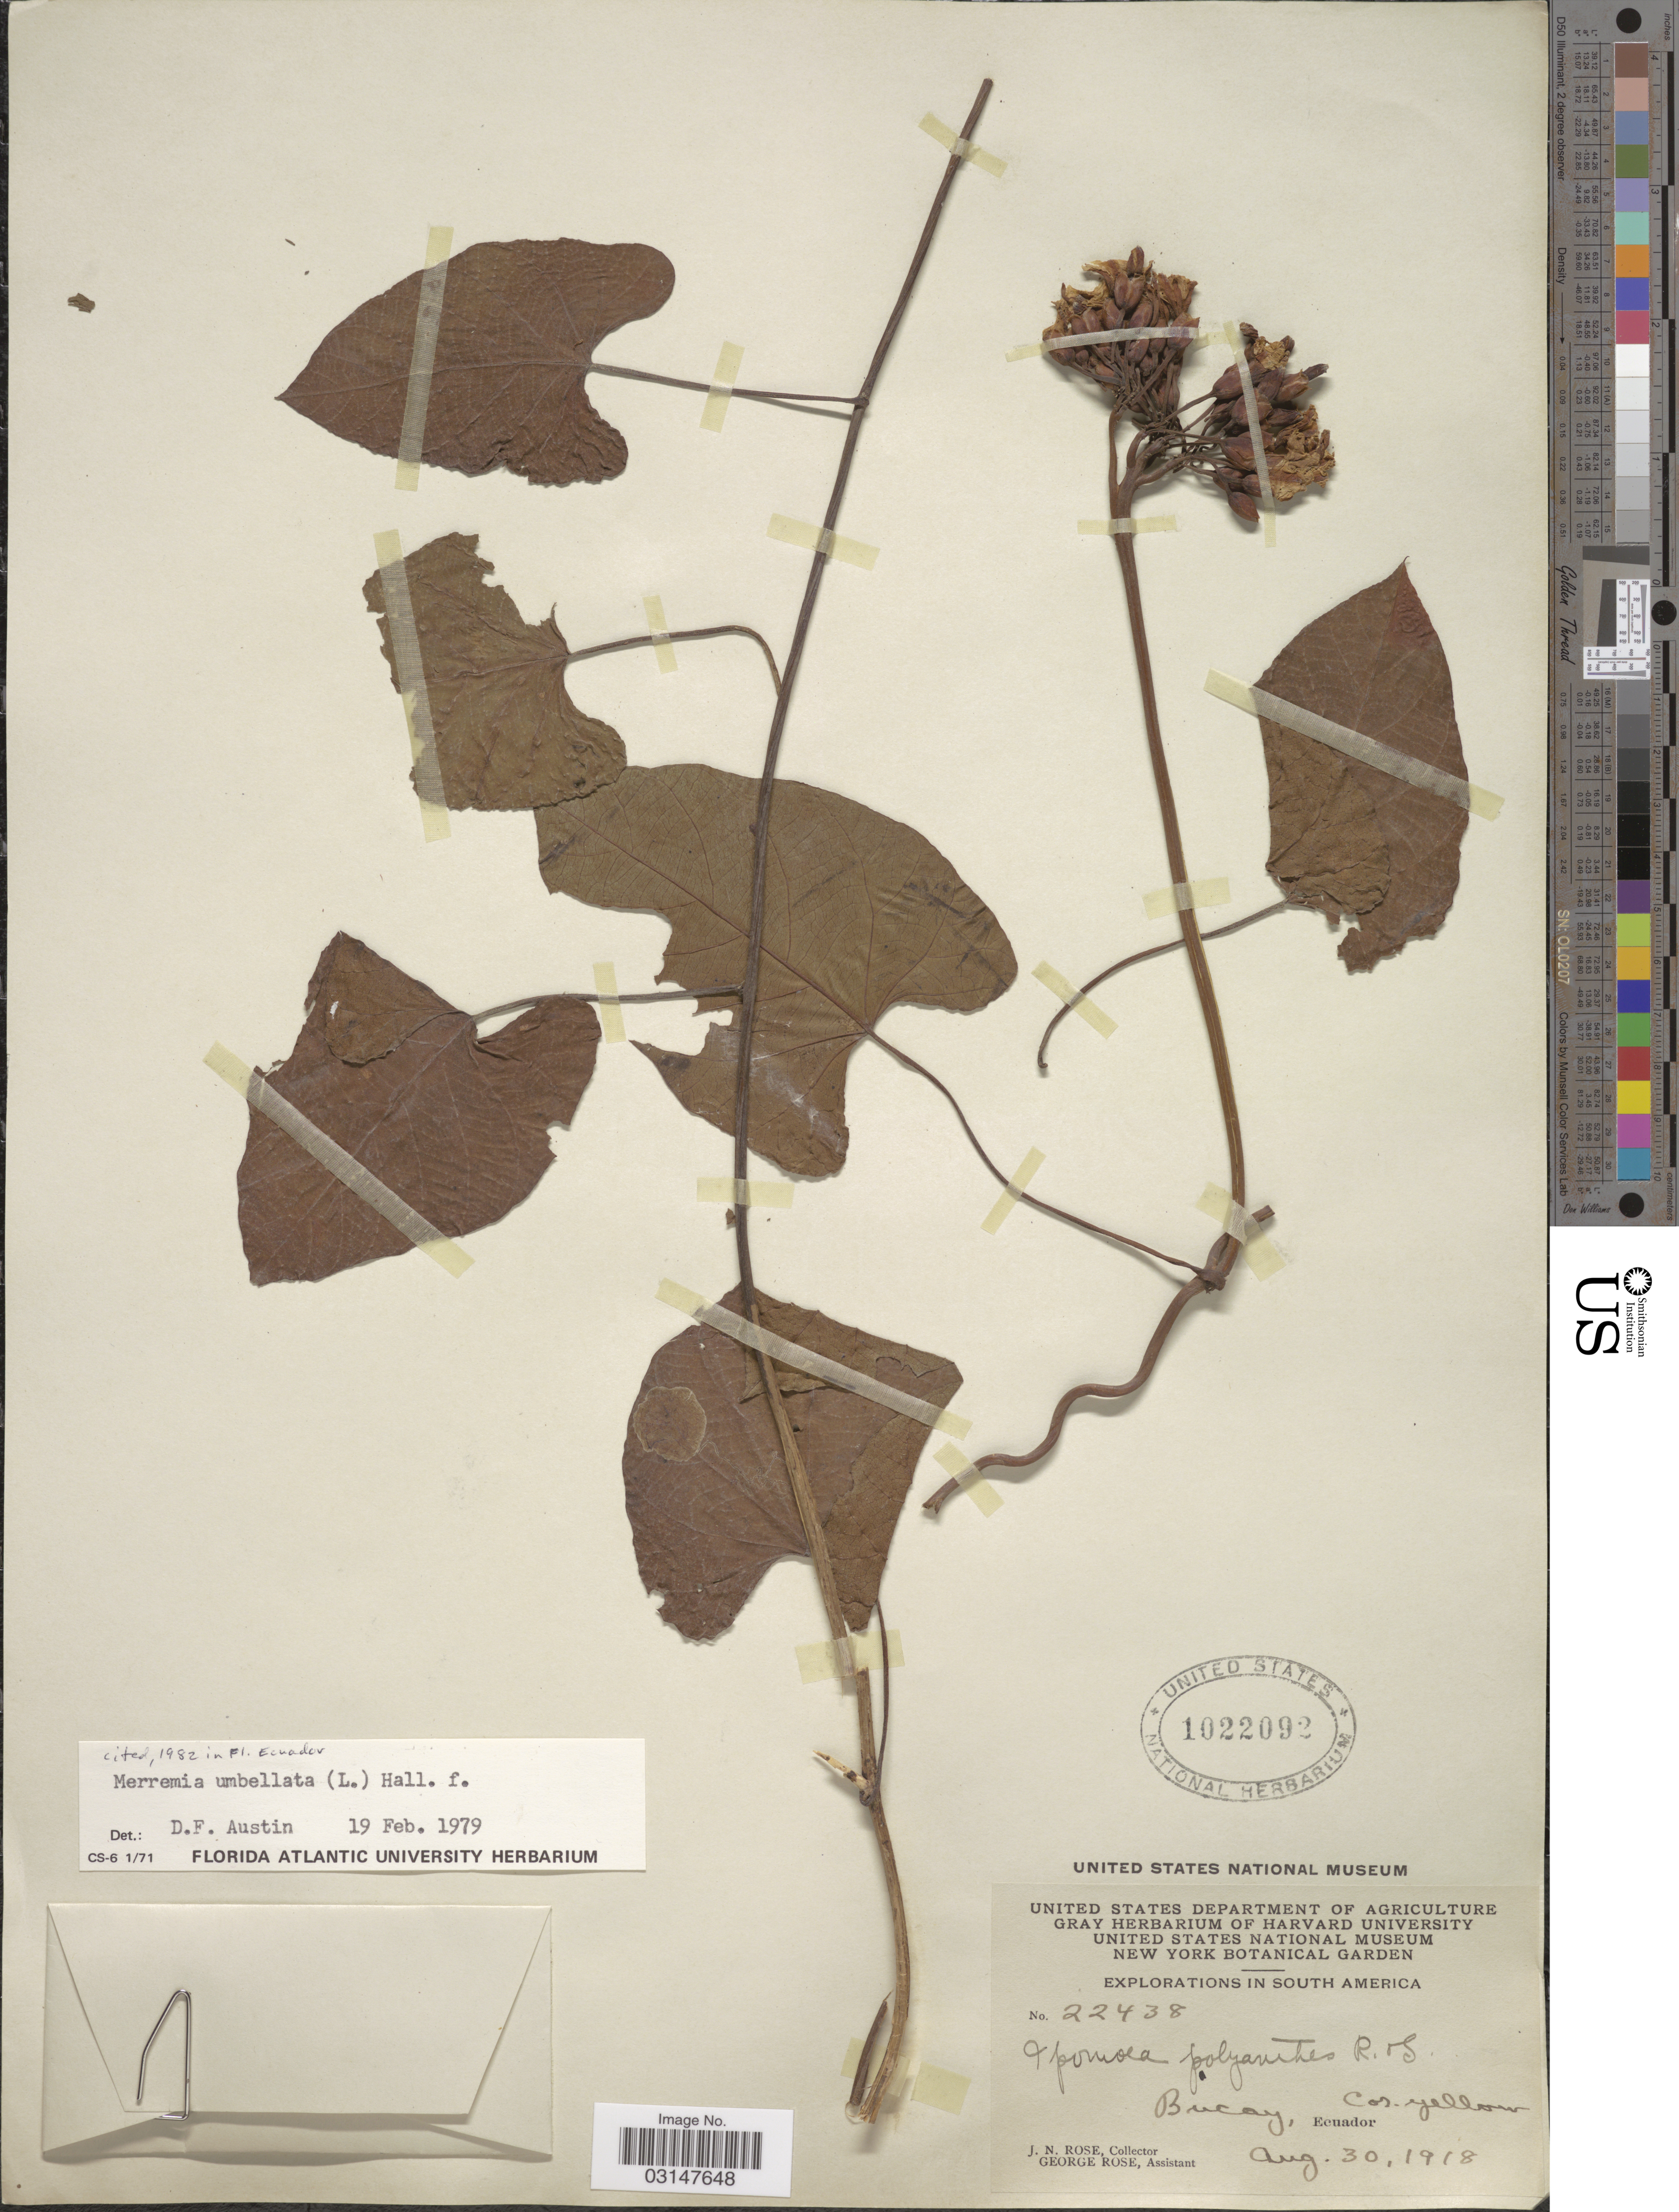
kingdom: Plantae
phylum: Tracheophyta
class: Magnoliopsida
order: Solanales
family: Convolvulaceae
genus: Camonea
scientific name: Camonea umbellata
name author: (L.) A. R. Simões & Staples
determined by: Strong, Mark T., (BOT), Smithsonian Institution - National Museum of Natural History (UNITED STATES)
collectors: J. N. Rose & G. Rose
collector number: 22438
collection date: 1918-08-30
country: Ecuador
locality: Bucay.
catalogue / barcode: US 1022092